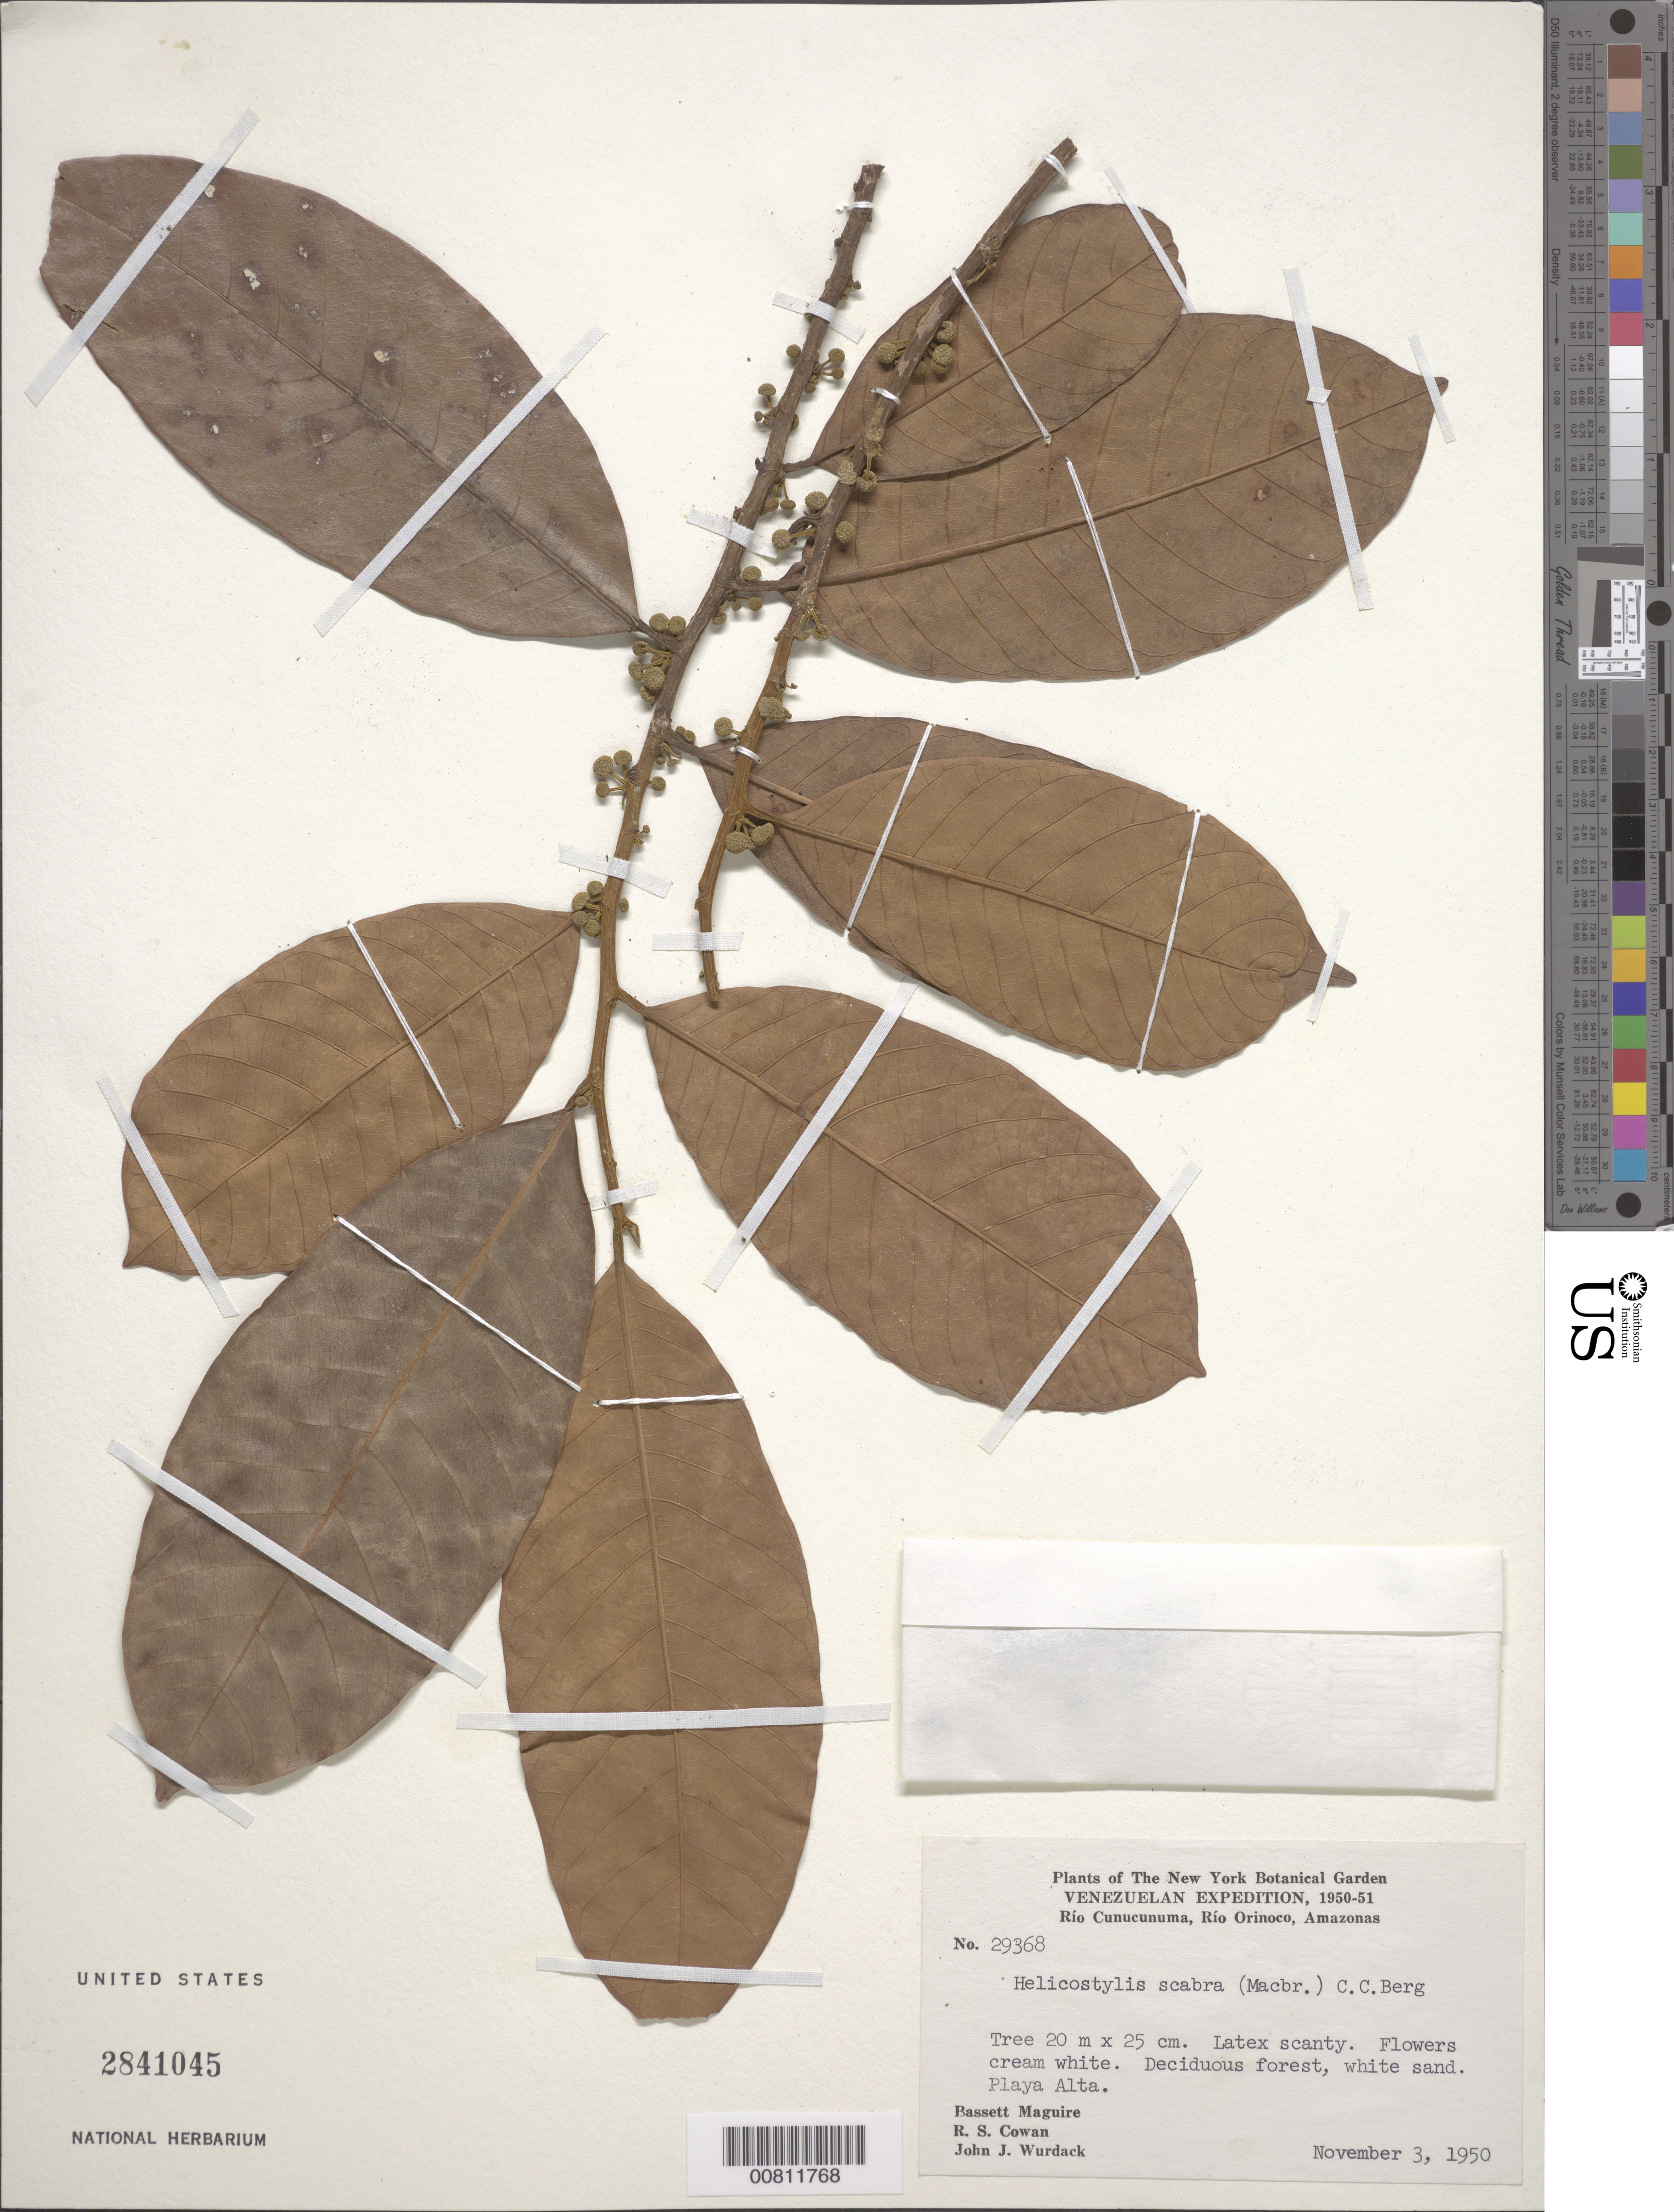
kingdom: Plantae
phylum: Tracheophyta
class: Magnoliopsida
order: Rosales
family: Moraceae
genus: Helicostylis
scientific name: Helicostylis scabra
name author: (J.F. Macbr.) C.C. Berg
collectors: B. Maguire, R. S. Cowan & J. J. Wurdack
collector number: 29368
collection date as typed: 3-Nov-50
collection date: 1950-11-03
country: Venezuela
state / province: Amazonas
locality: Playa Alta, Río Cunucunuma, Río Orinoco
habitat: Deciduous forest, white sand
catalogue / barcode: US 2841045